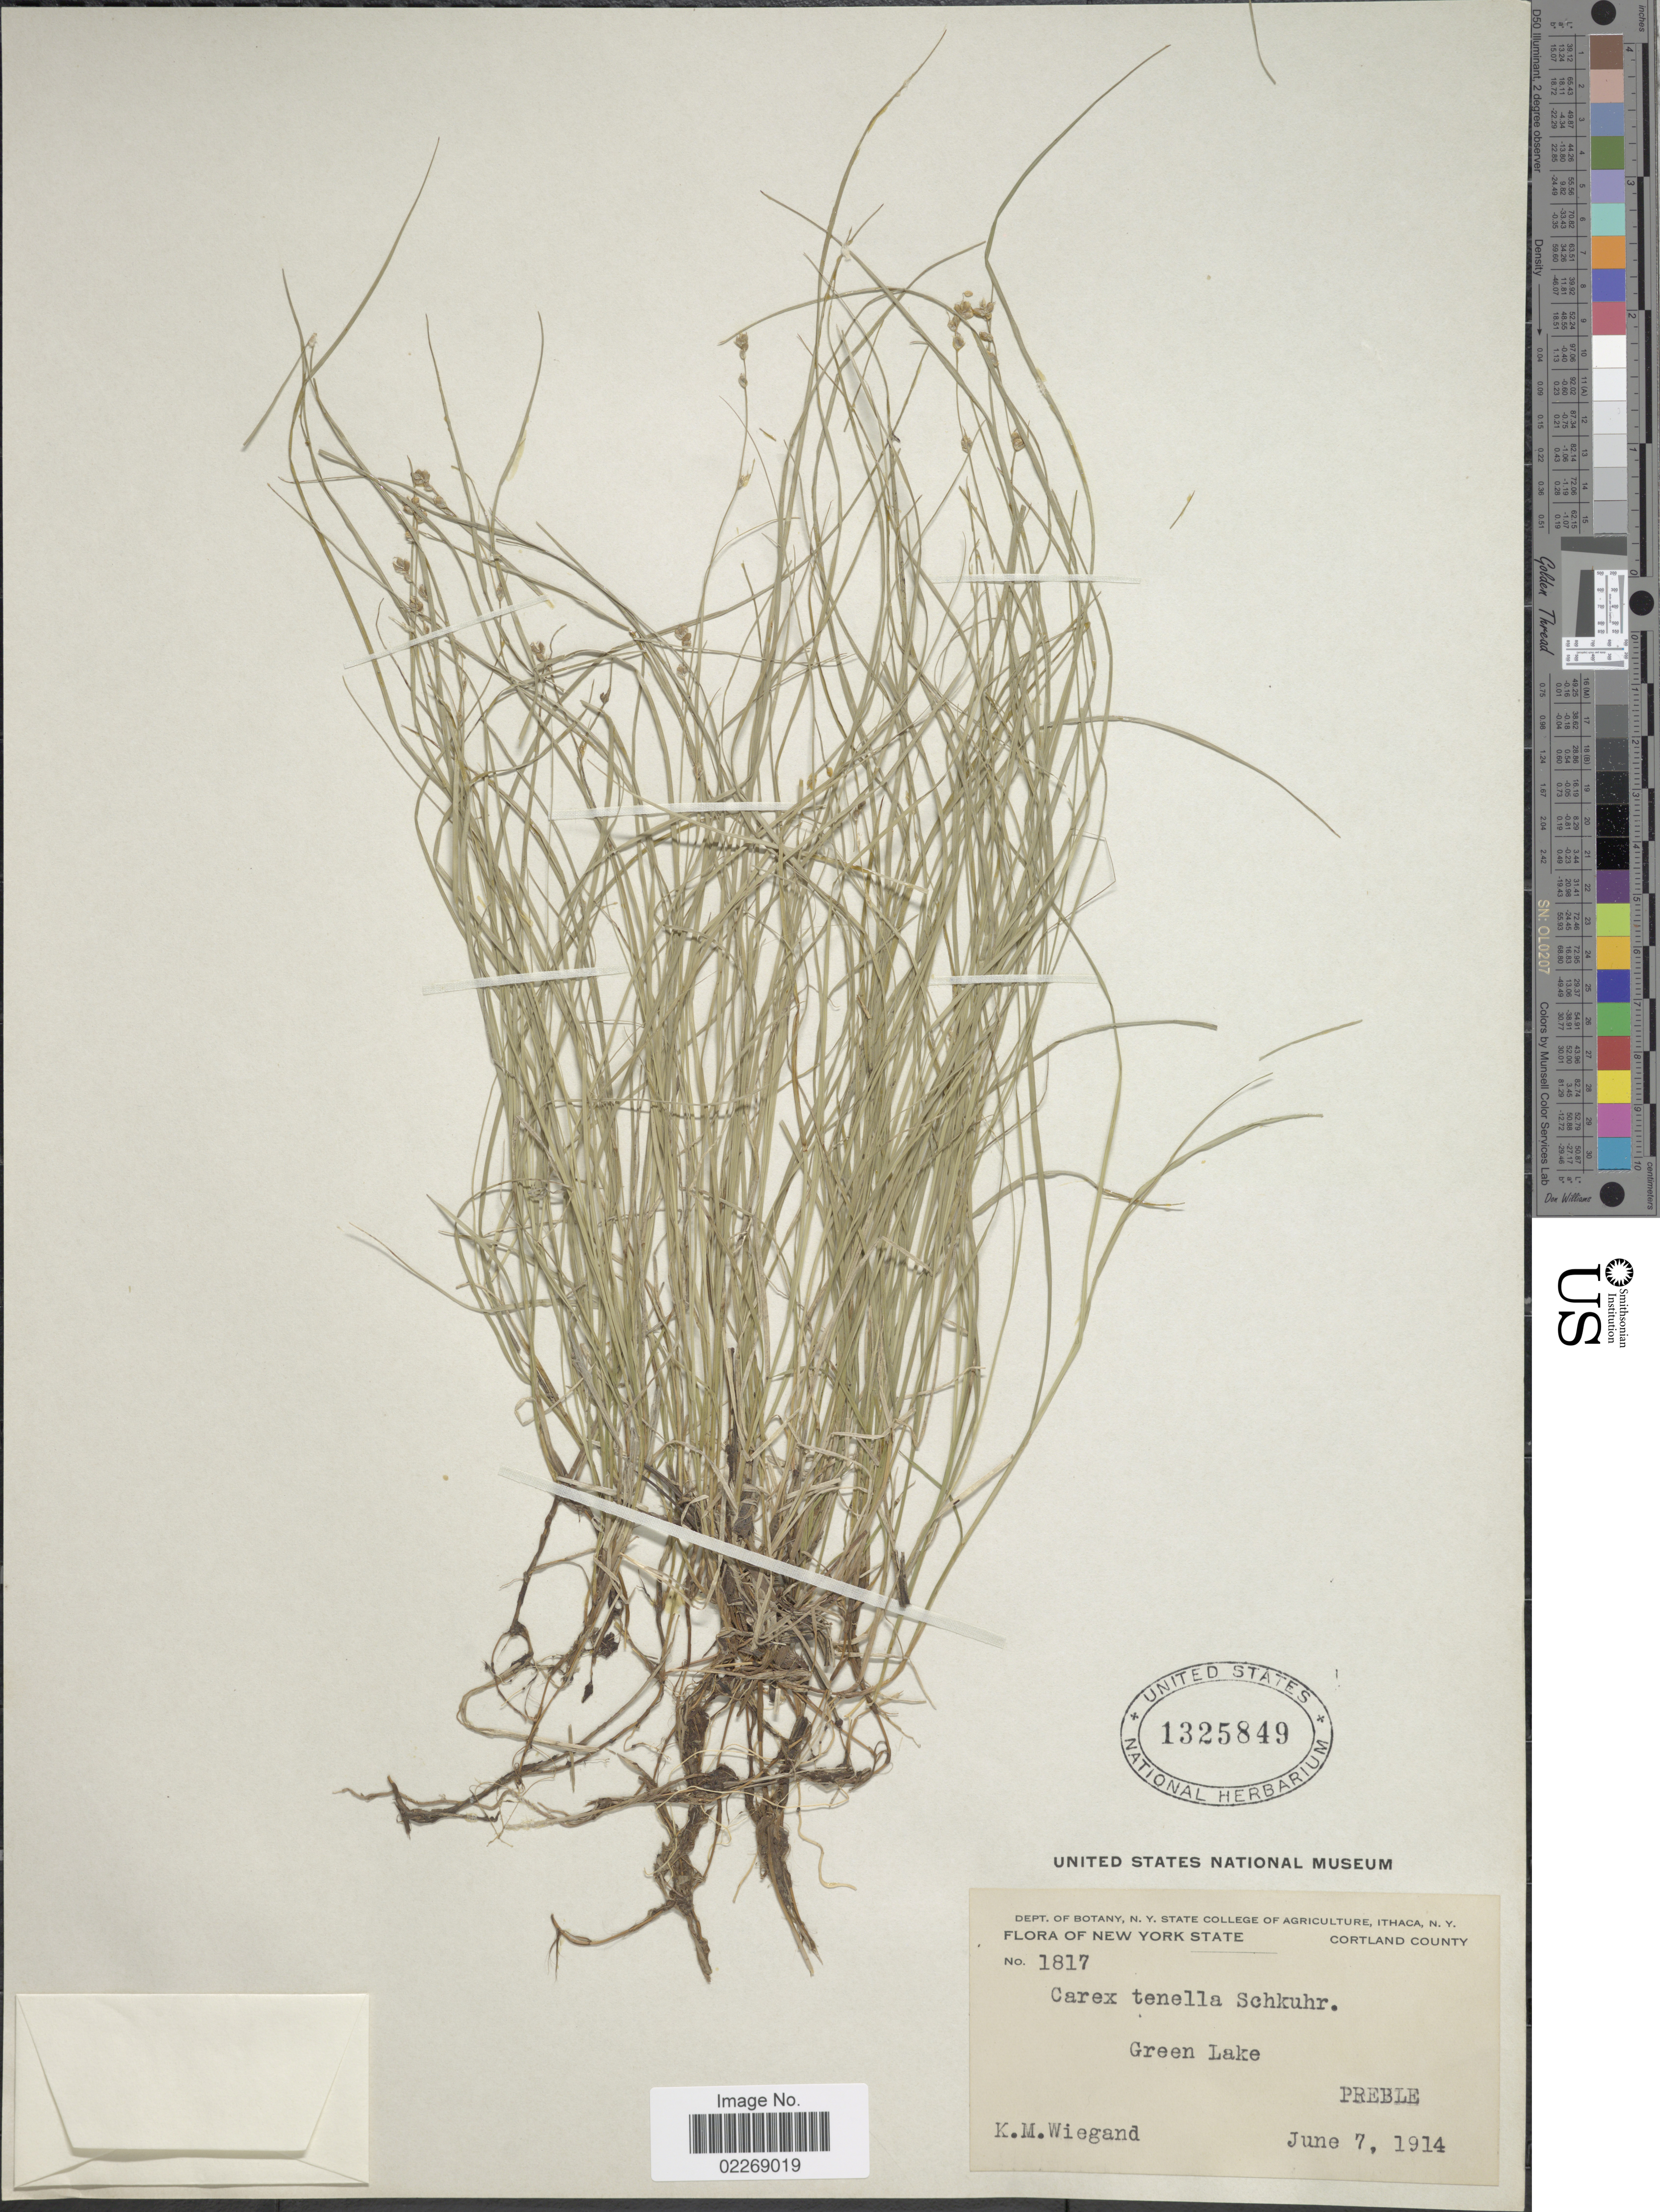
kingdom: Plantae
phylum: Tracheophyta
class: Liliopsida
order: Poales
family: Cyperaceae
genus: Carex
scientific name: Carex disperma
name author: Dewey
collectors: K. M. Wiegand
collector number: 1817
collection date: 1914-06-07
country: United States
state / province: New York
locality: Cortland County, Green Lake, Preble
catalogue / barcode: US 1325849